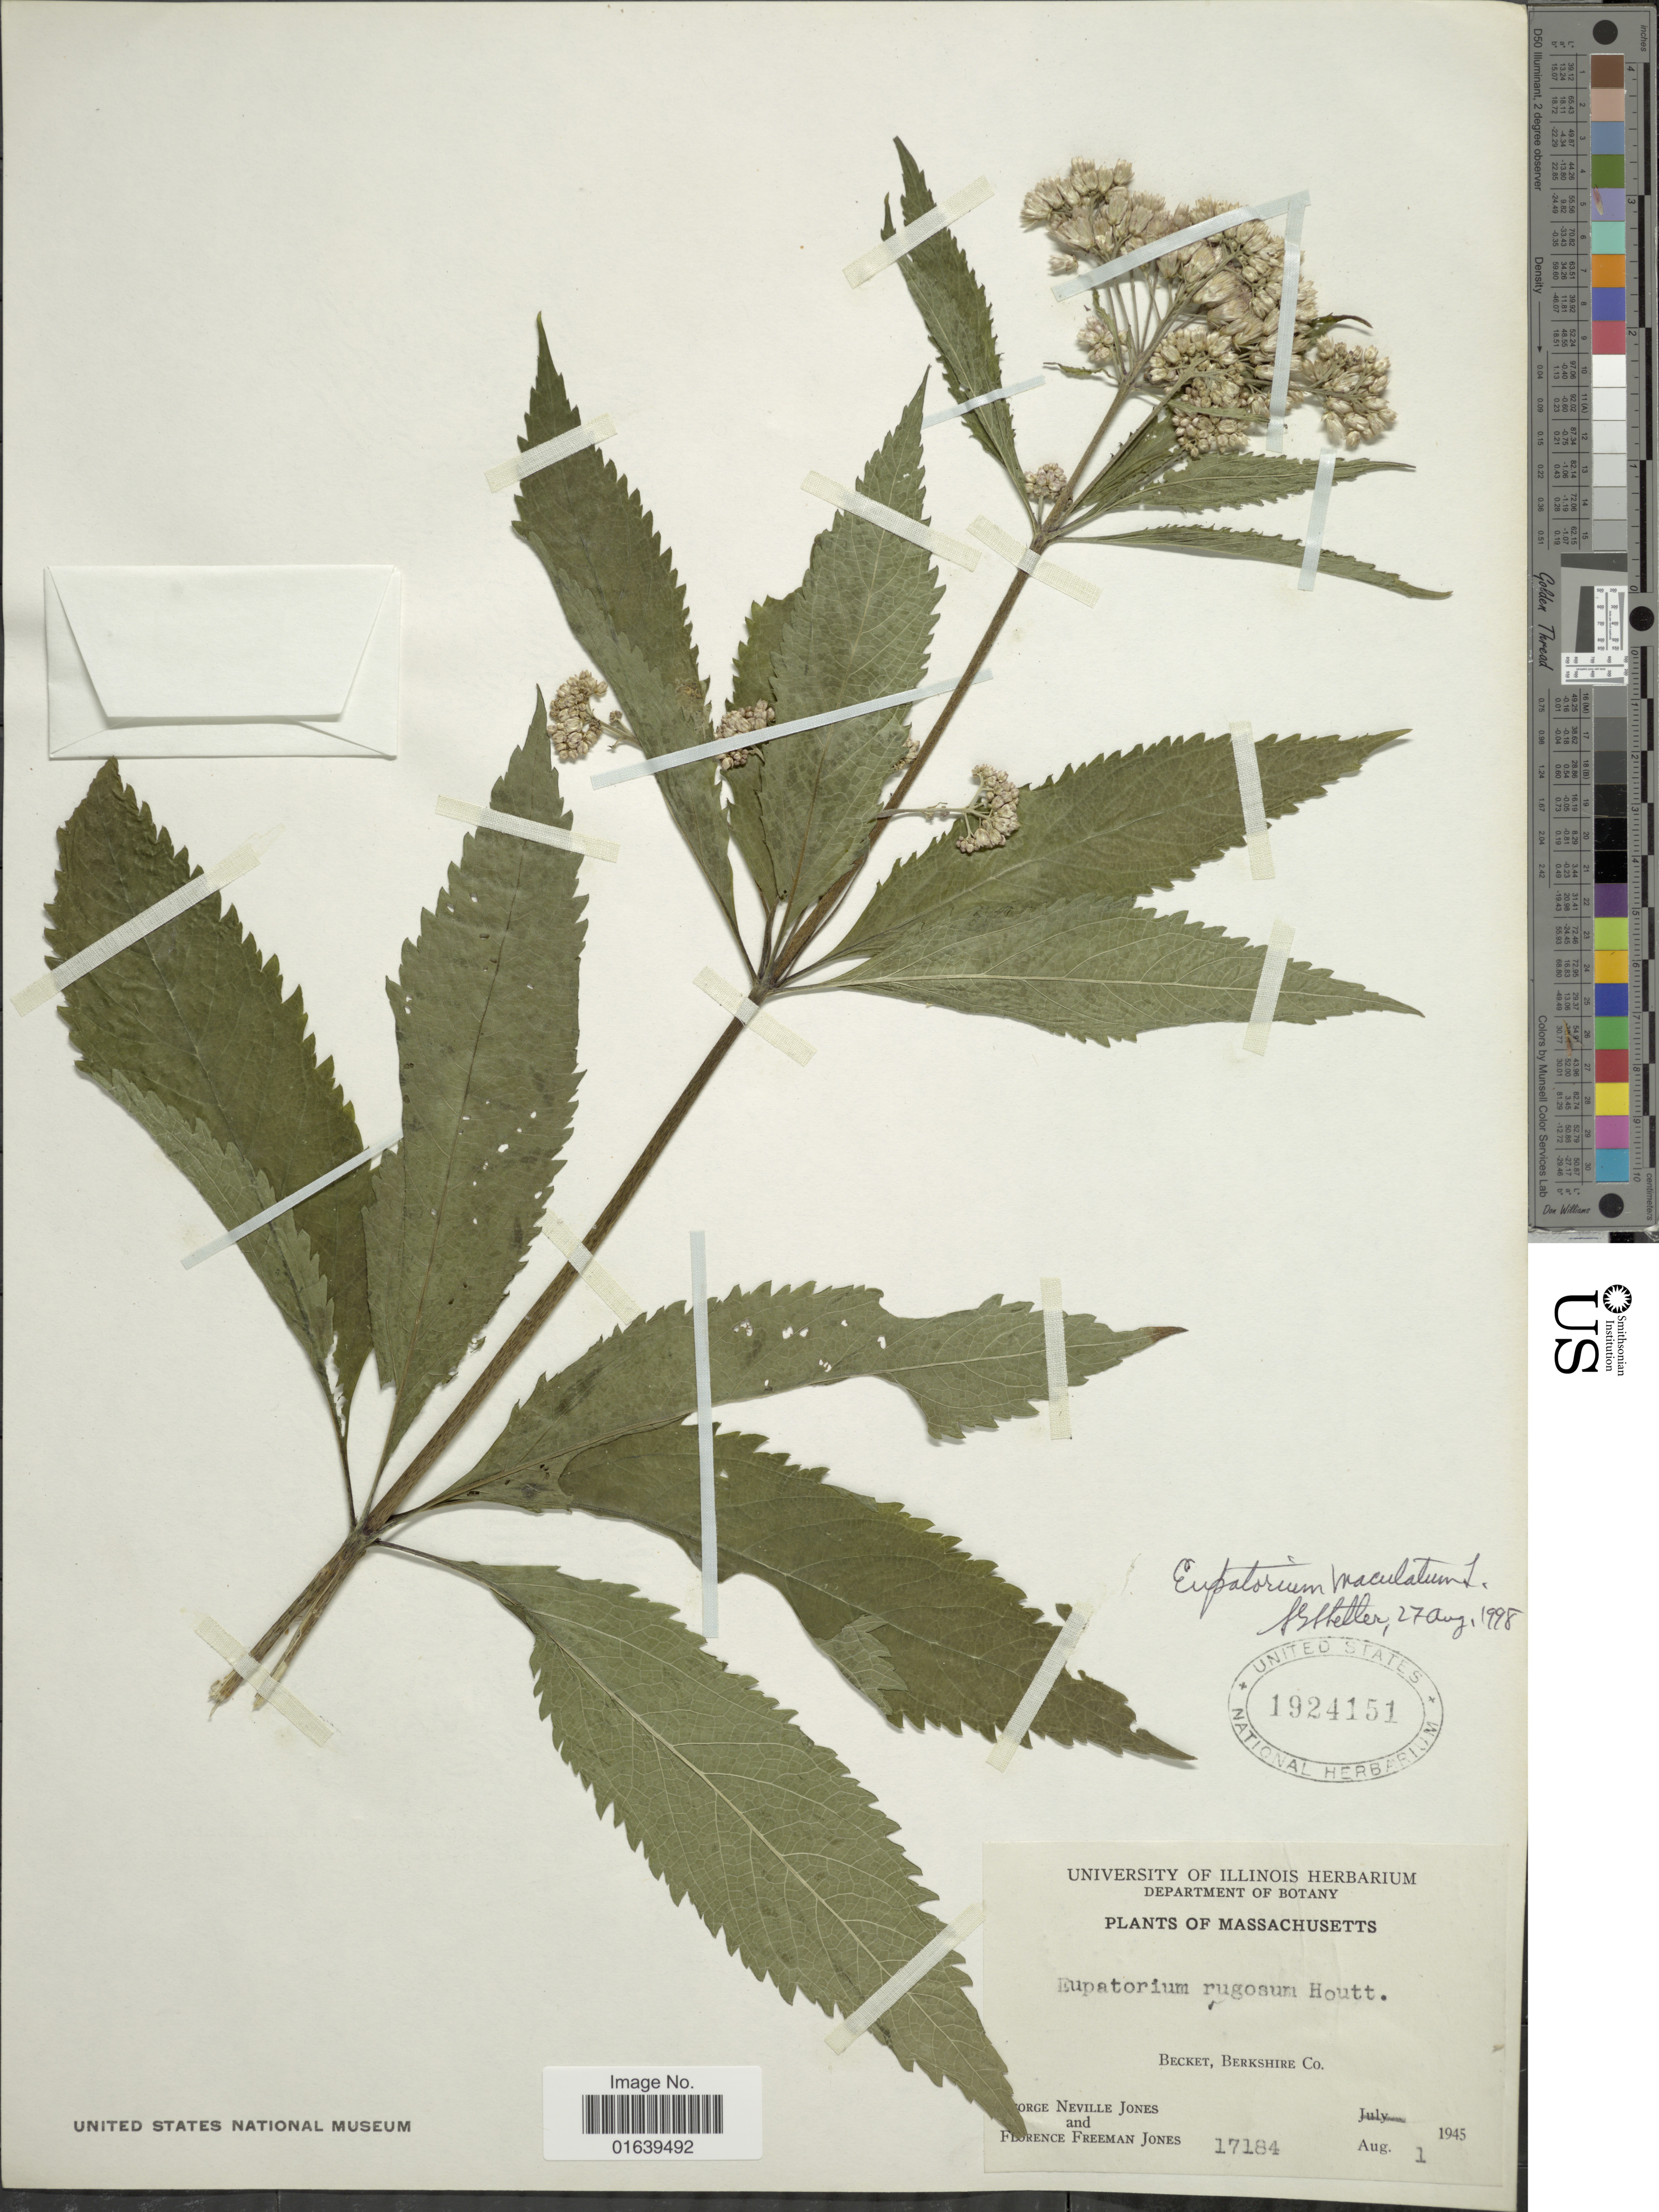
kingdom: Plantae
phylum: Tracheophyta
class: Magnoliopsida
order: Asterales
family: Asteraceae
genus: Eupatorium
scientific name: Eupatorium maculatum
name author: L.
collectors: G. N. Jones & F. F. Jones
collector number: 17184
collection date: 1945-08-01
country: United States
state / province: Massachusetts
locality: Becket, Berkshire Co.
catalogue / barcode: US 1924151